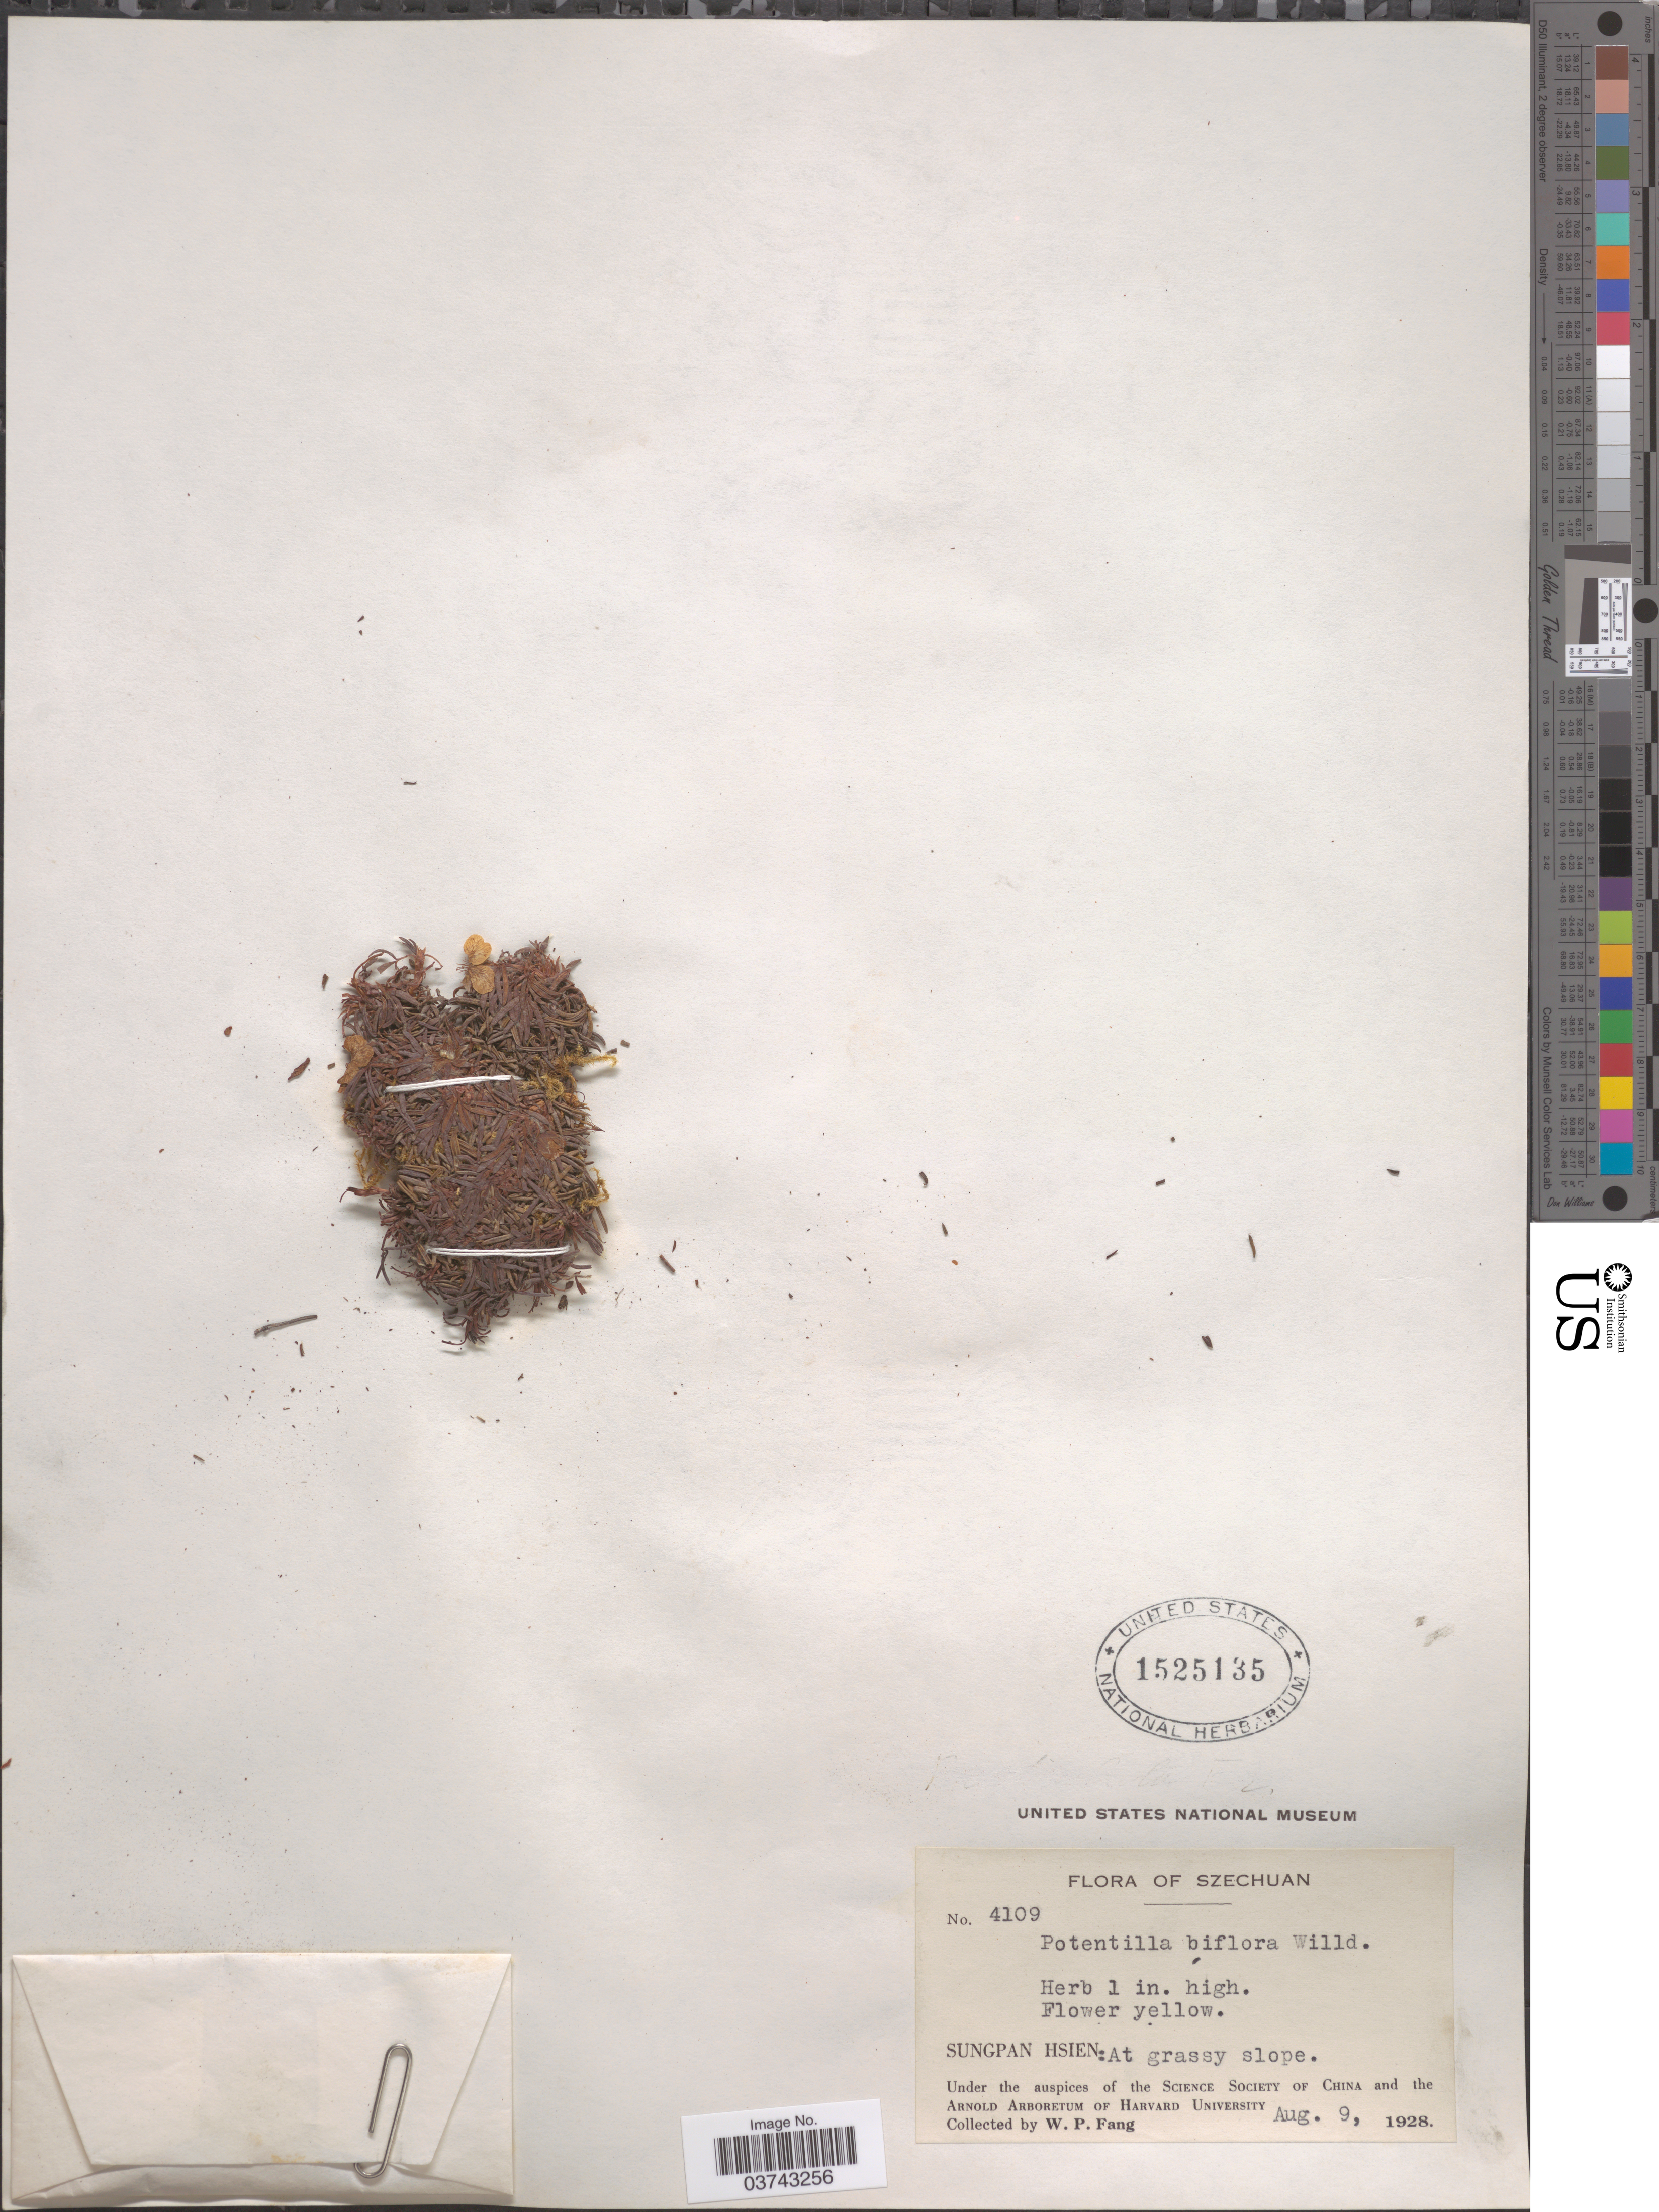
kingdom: Plantae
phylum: Tracheophyta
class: Magnoliopsida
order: Rosales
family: Rosaceae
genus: Potentilla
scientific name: Potentilla biflora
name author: Willd. ex Schltdl.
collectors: W. P. Fang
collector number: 4109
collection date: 1928-08-09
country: China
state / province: Sichuan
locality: Szechuan. Sungpan Hsien.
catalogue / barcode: US 1525135